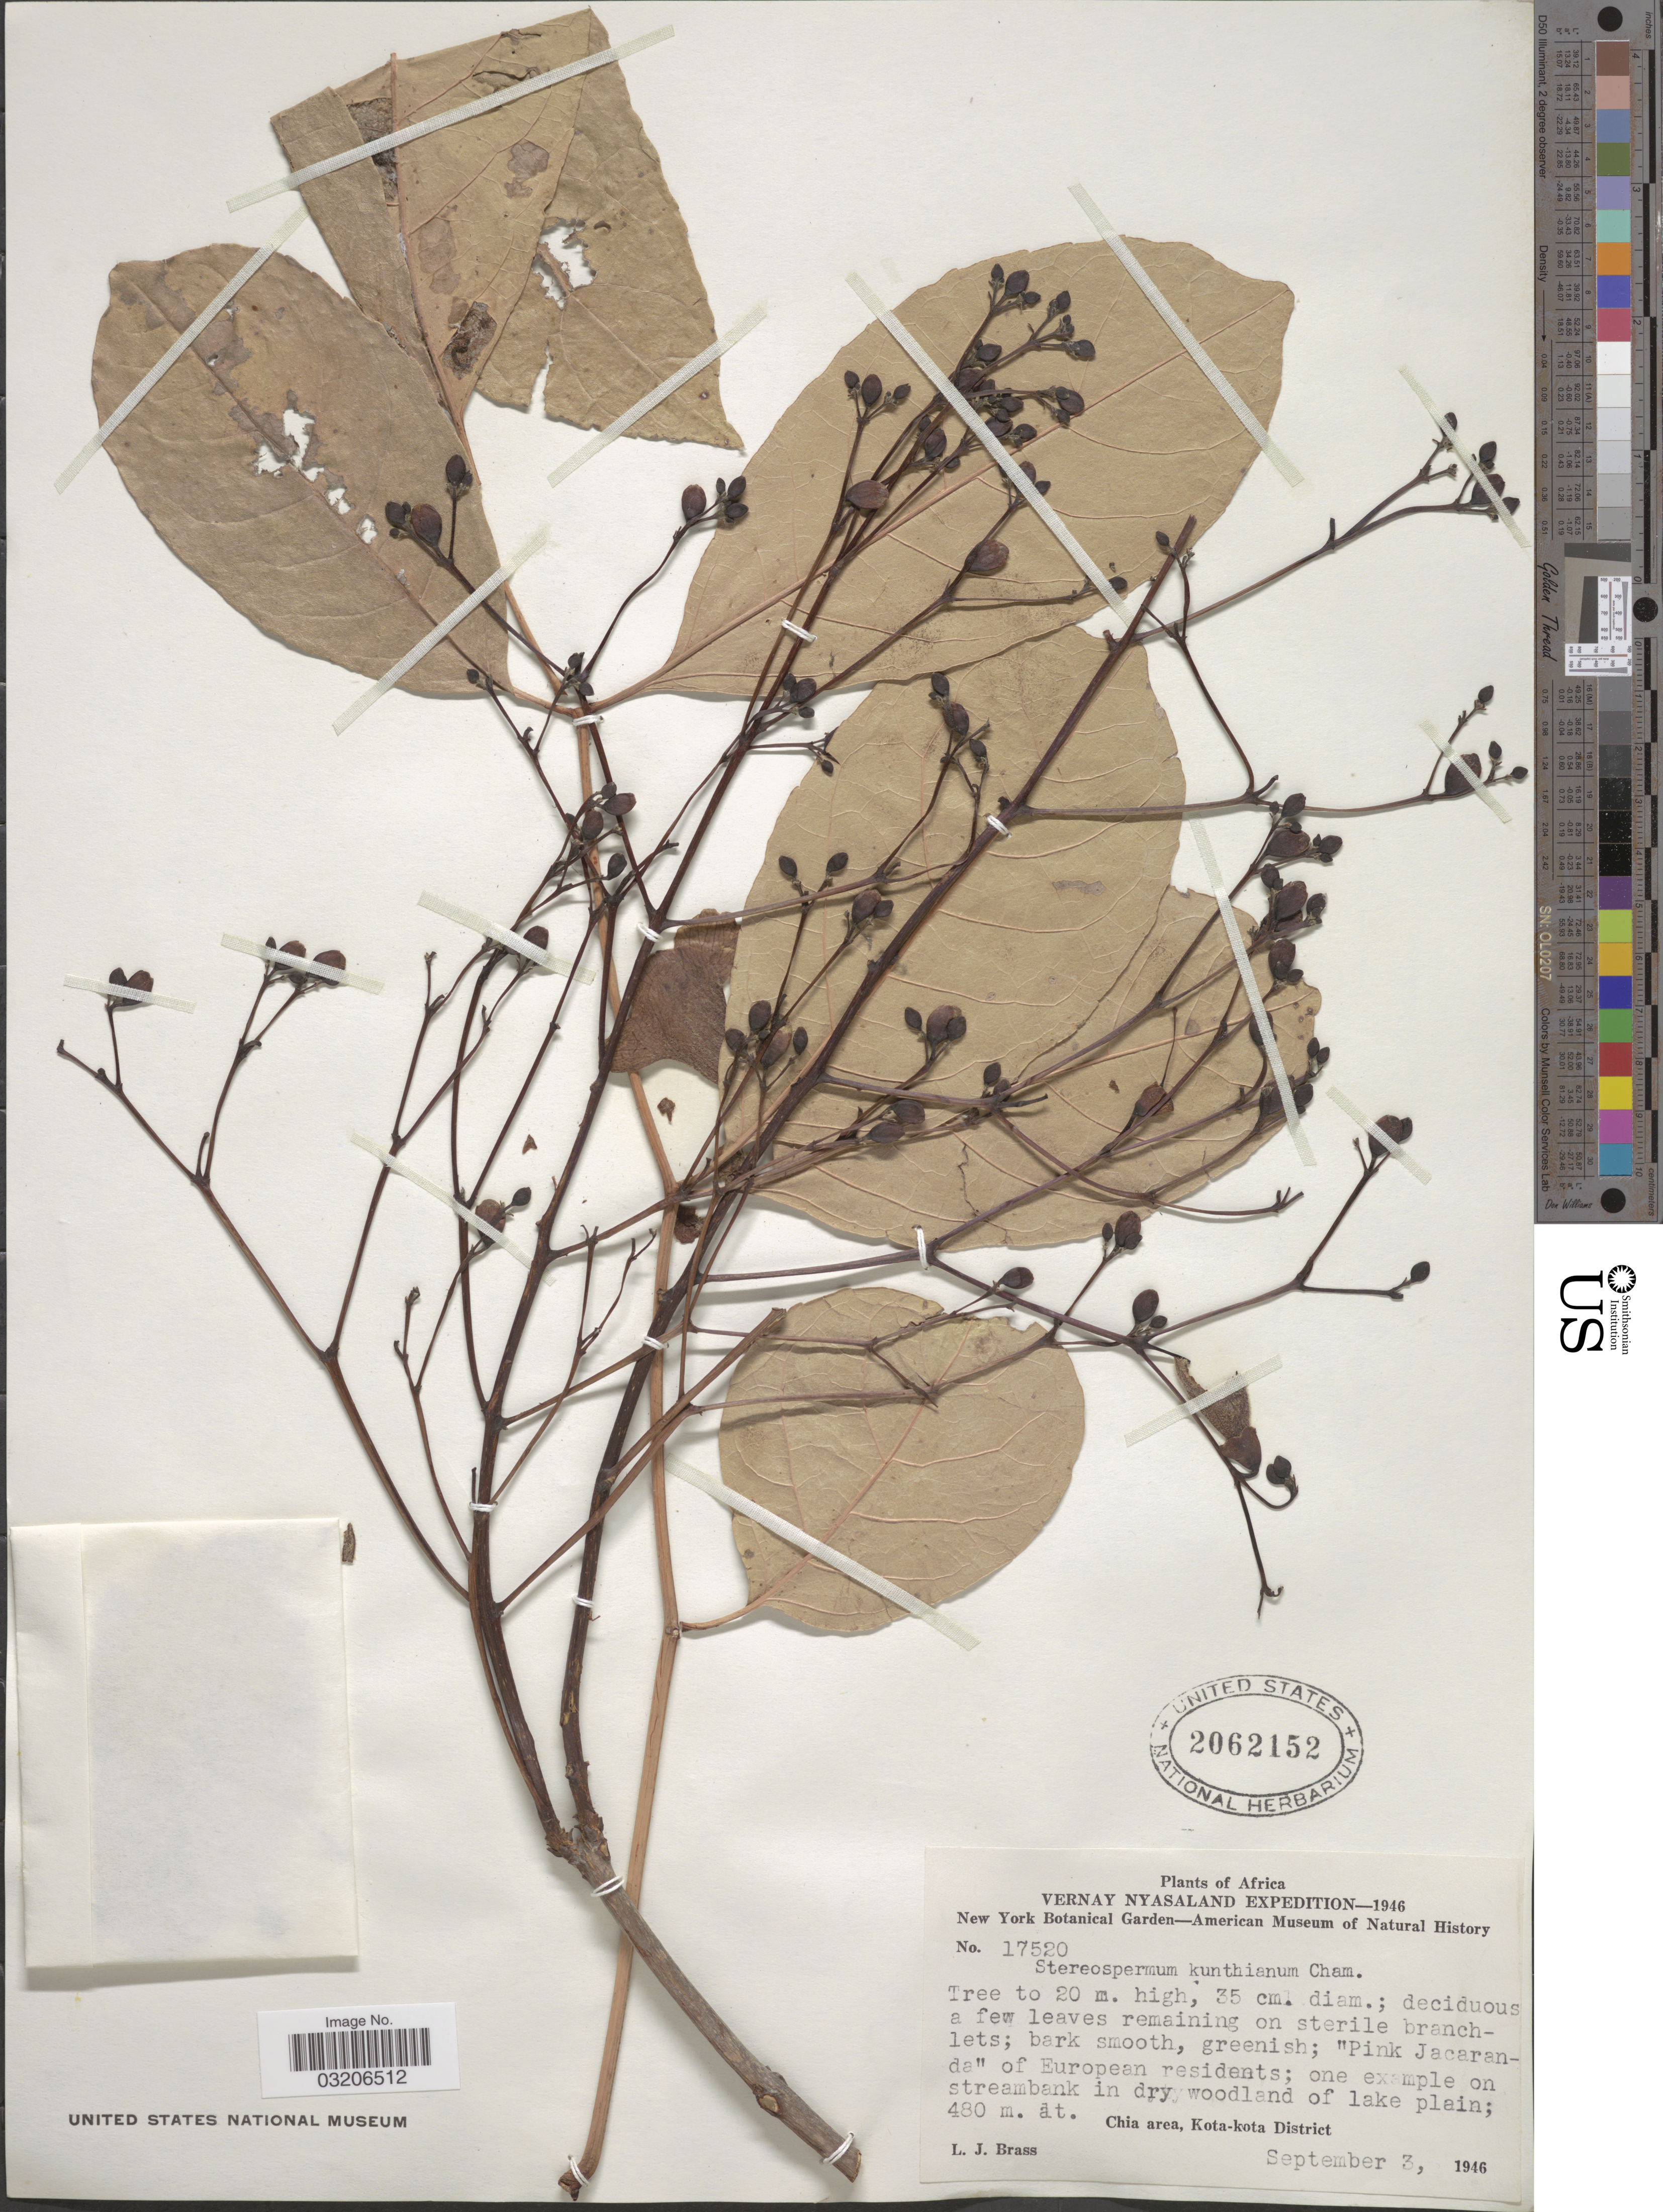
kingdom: Plantae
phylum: Tracheophyta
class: Magnoliopsida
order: Lamiales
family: Bignoniaceae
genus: Stereospermum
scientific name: Stereospermum kunthianum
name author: Cham.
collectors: L. J. Brass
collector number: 17520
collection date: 1946-09-03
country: Malawi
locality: Vernay Nyasaland. Chia area, Kota-kota District.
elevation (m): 480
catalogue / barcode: US 2062152